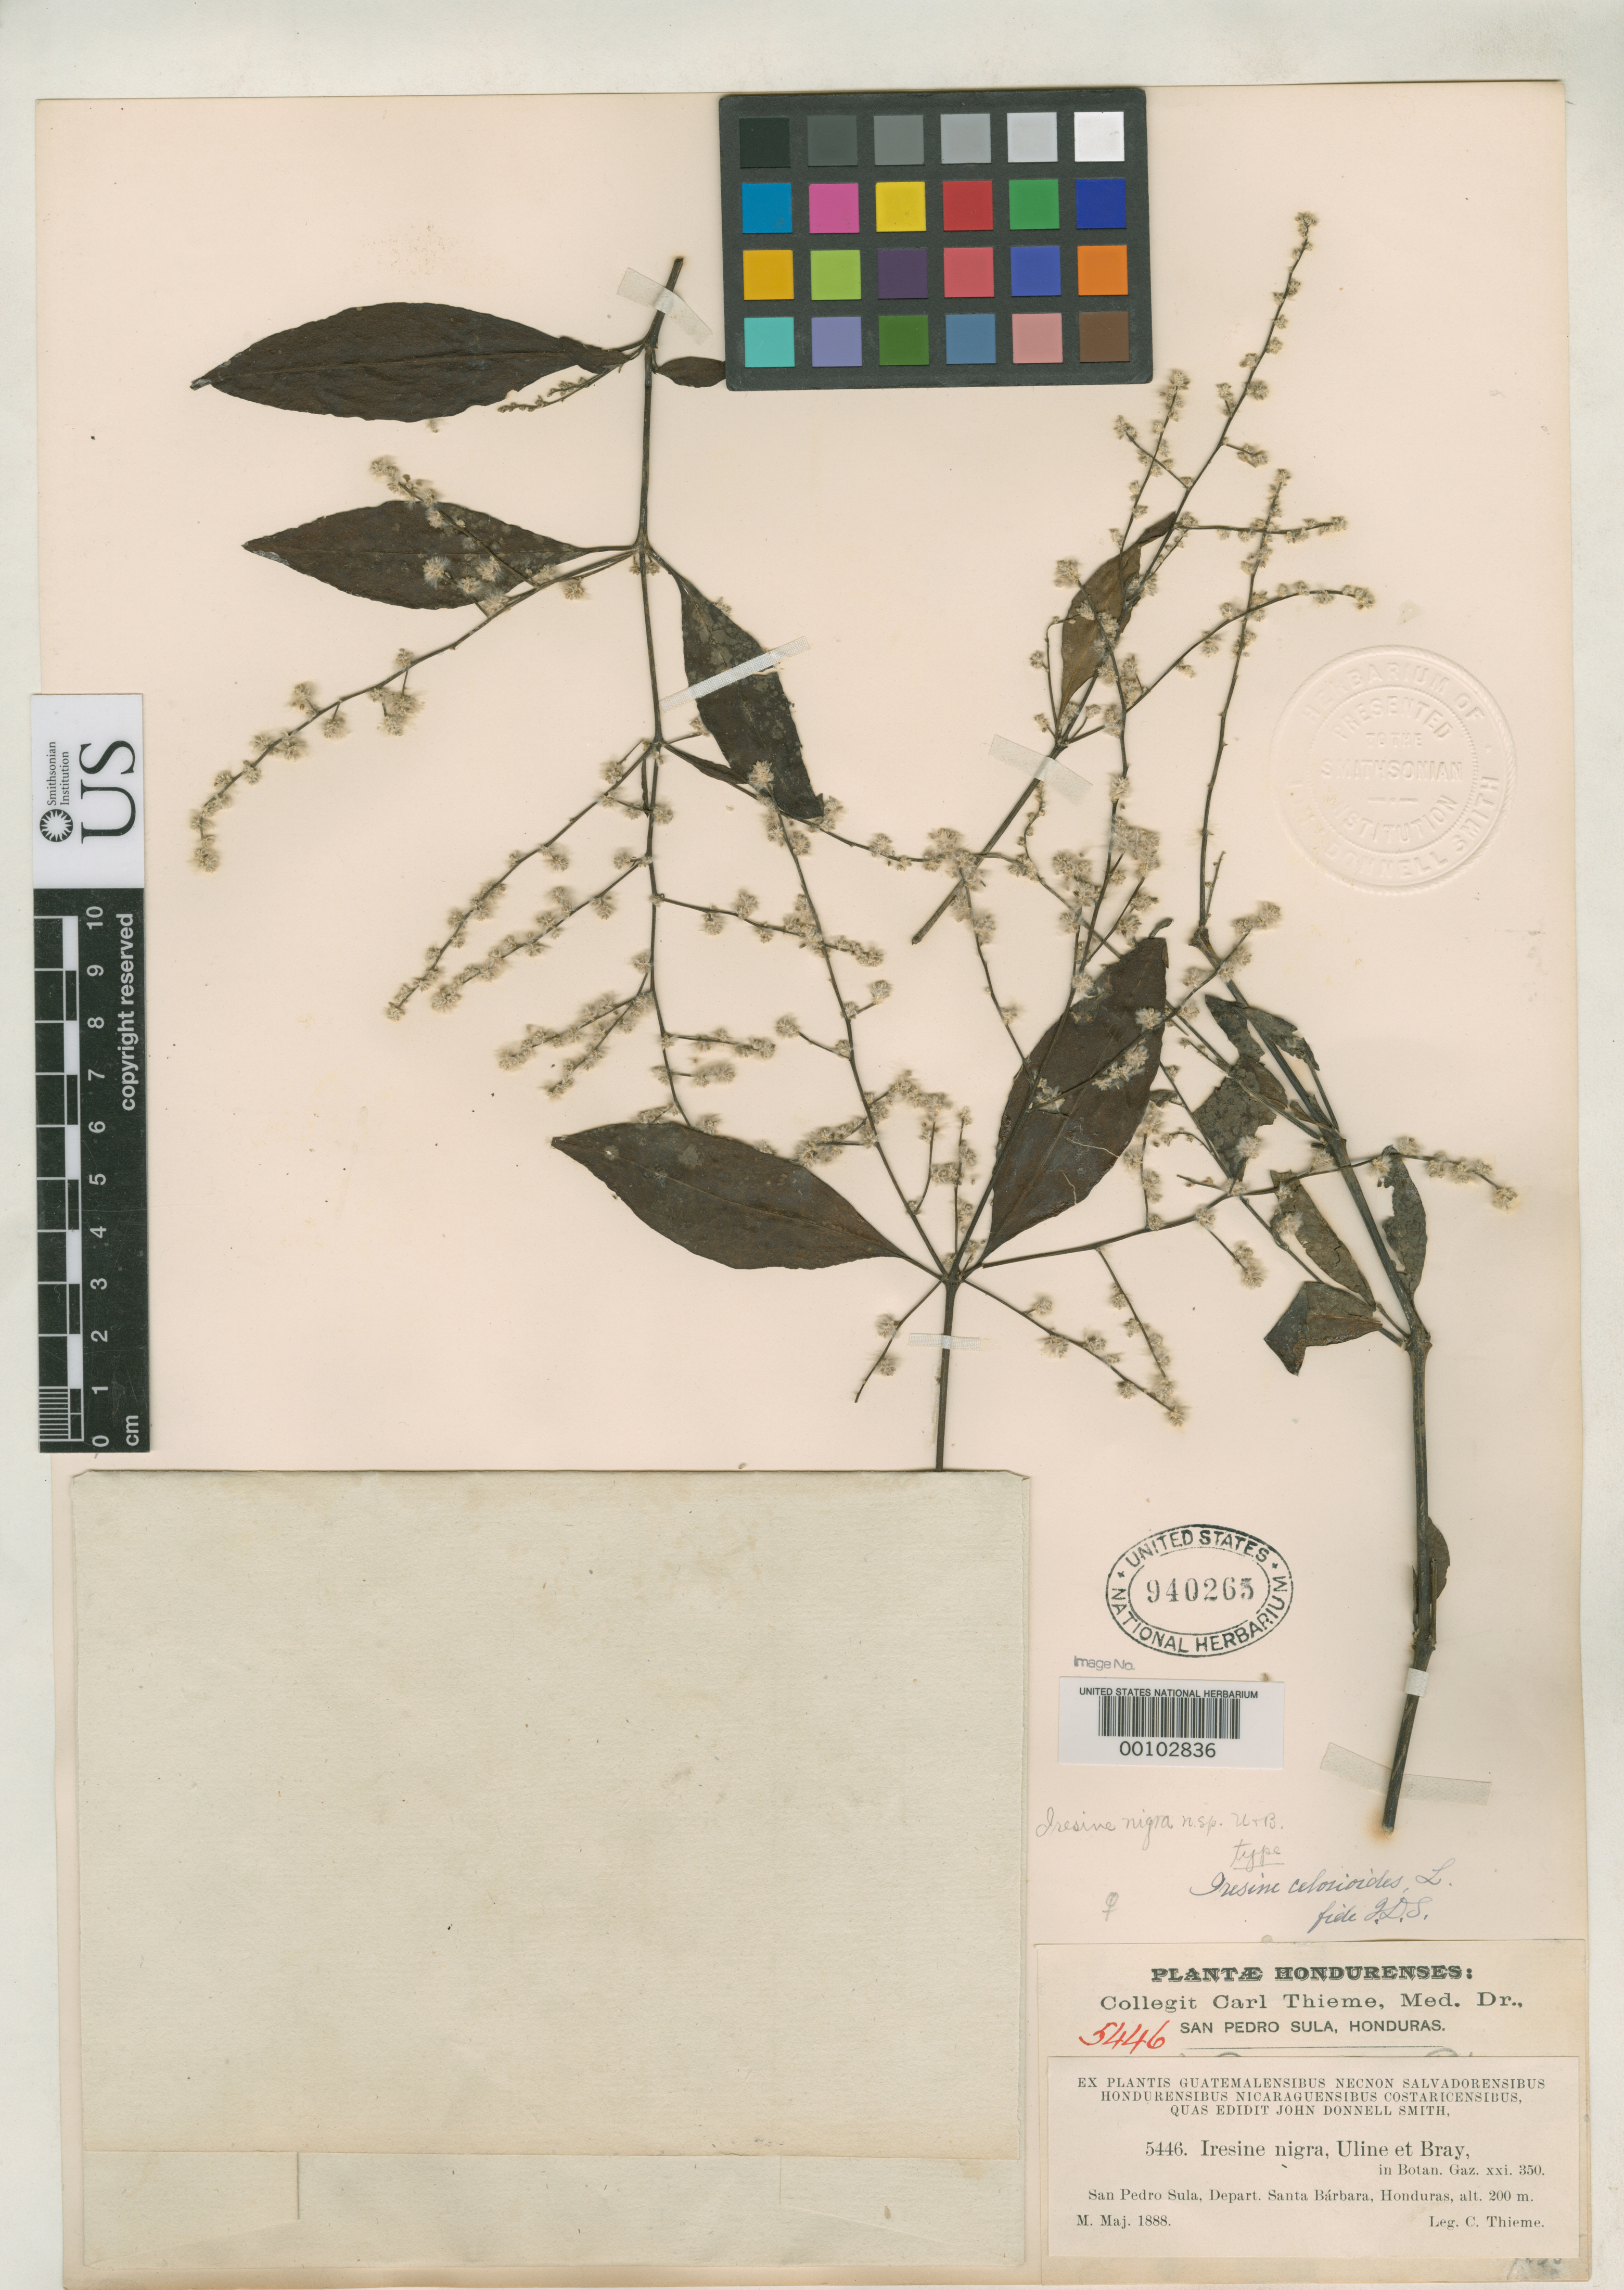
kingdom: Plantae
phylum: Tracheophyta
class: Magnoliopsida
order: Caryophyllales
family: Amaranthaceae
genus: Iresine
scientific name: Iresine nigra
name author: Uline & W.L. Bray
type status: Syntype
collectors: C. Thieme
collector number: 312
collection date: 1888-05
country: Honduras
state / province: Cortés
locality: San Pedro Sula.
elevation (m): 200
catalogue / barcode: US 940265